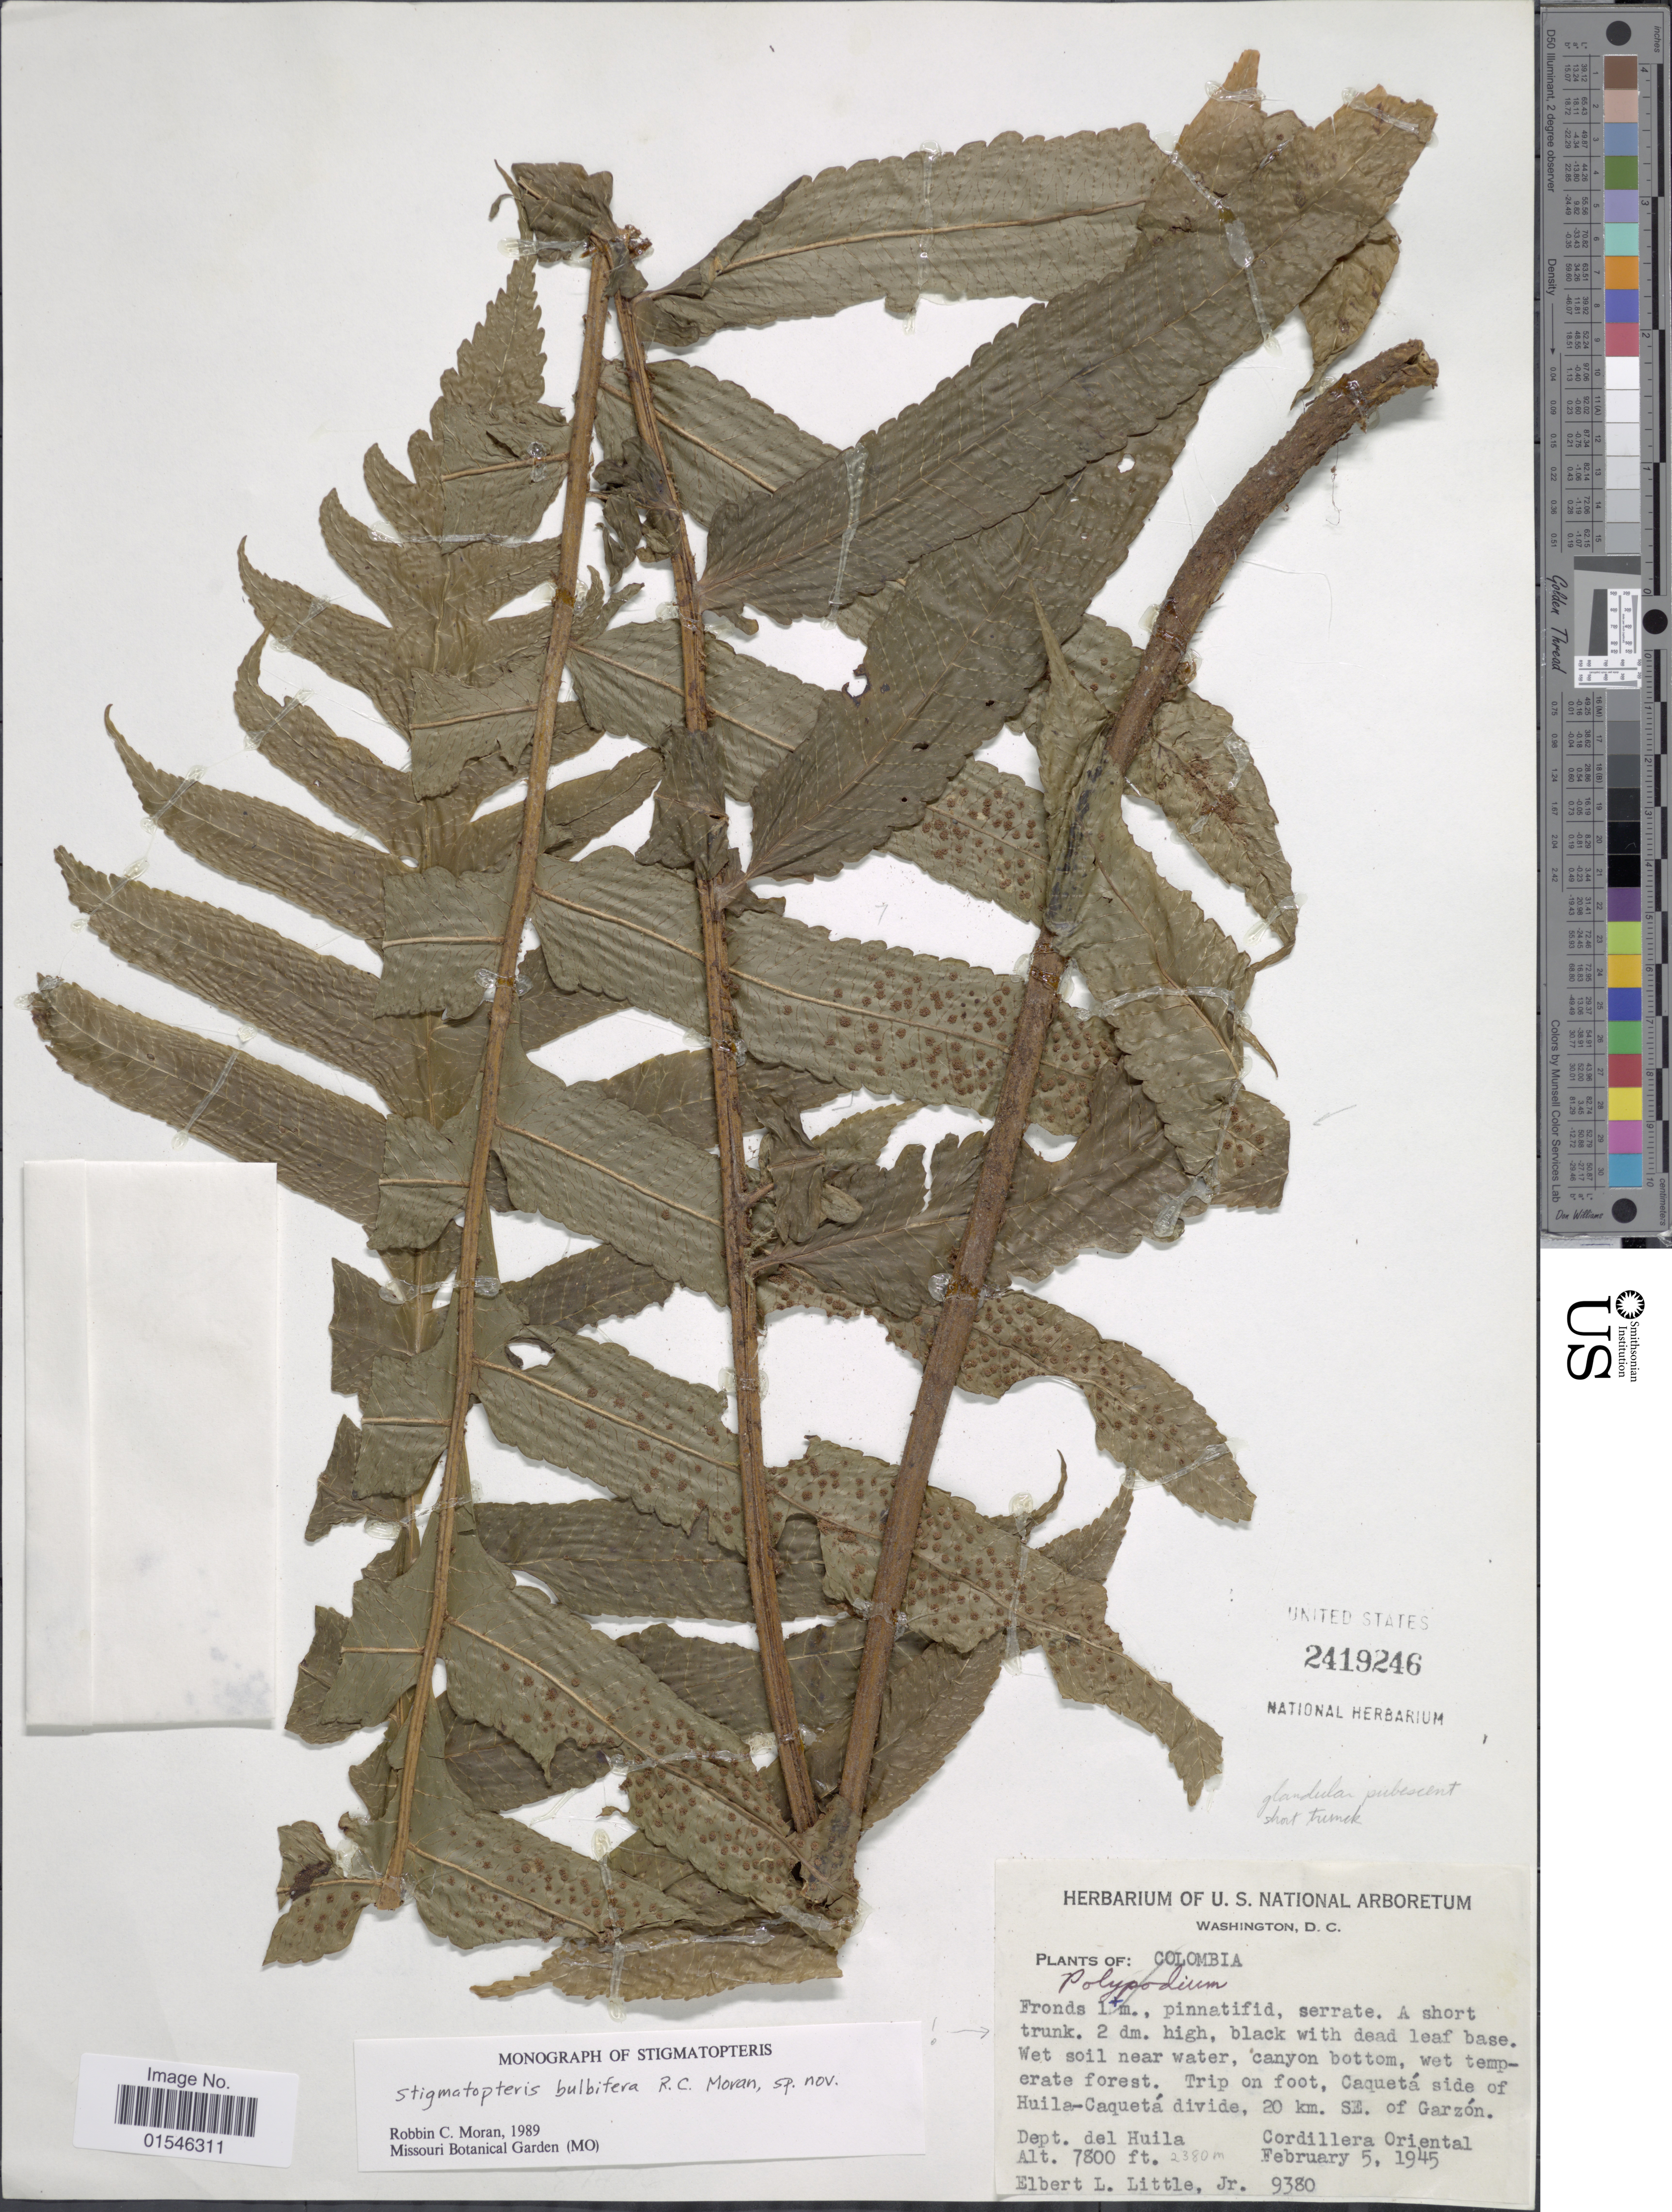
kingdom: Plantae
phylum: Tracheophyta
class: Polypodiopsida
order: Polypodiales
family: Dryopteridaceae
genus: Stigmatopteris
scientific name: Stigmatopteris bulbifera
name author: R.C. Moran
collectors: E. L. Little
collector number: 9380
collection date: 1945-02-05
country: Colombia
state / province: Huila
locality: Trip on foot, Cáqueta side of Huila-Caquetá divide, 20 km SE of Garzón, Dept. del Huila, Cordillera Oriental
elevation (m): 2377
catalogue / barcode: US 2419246